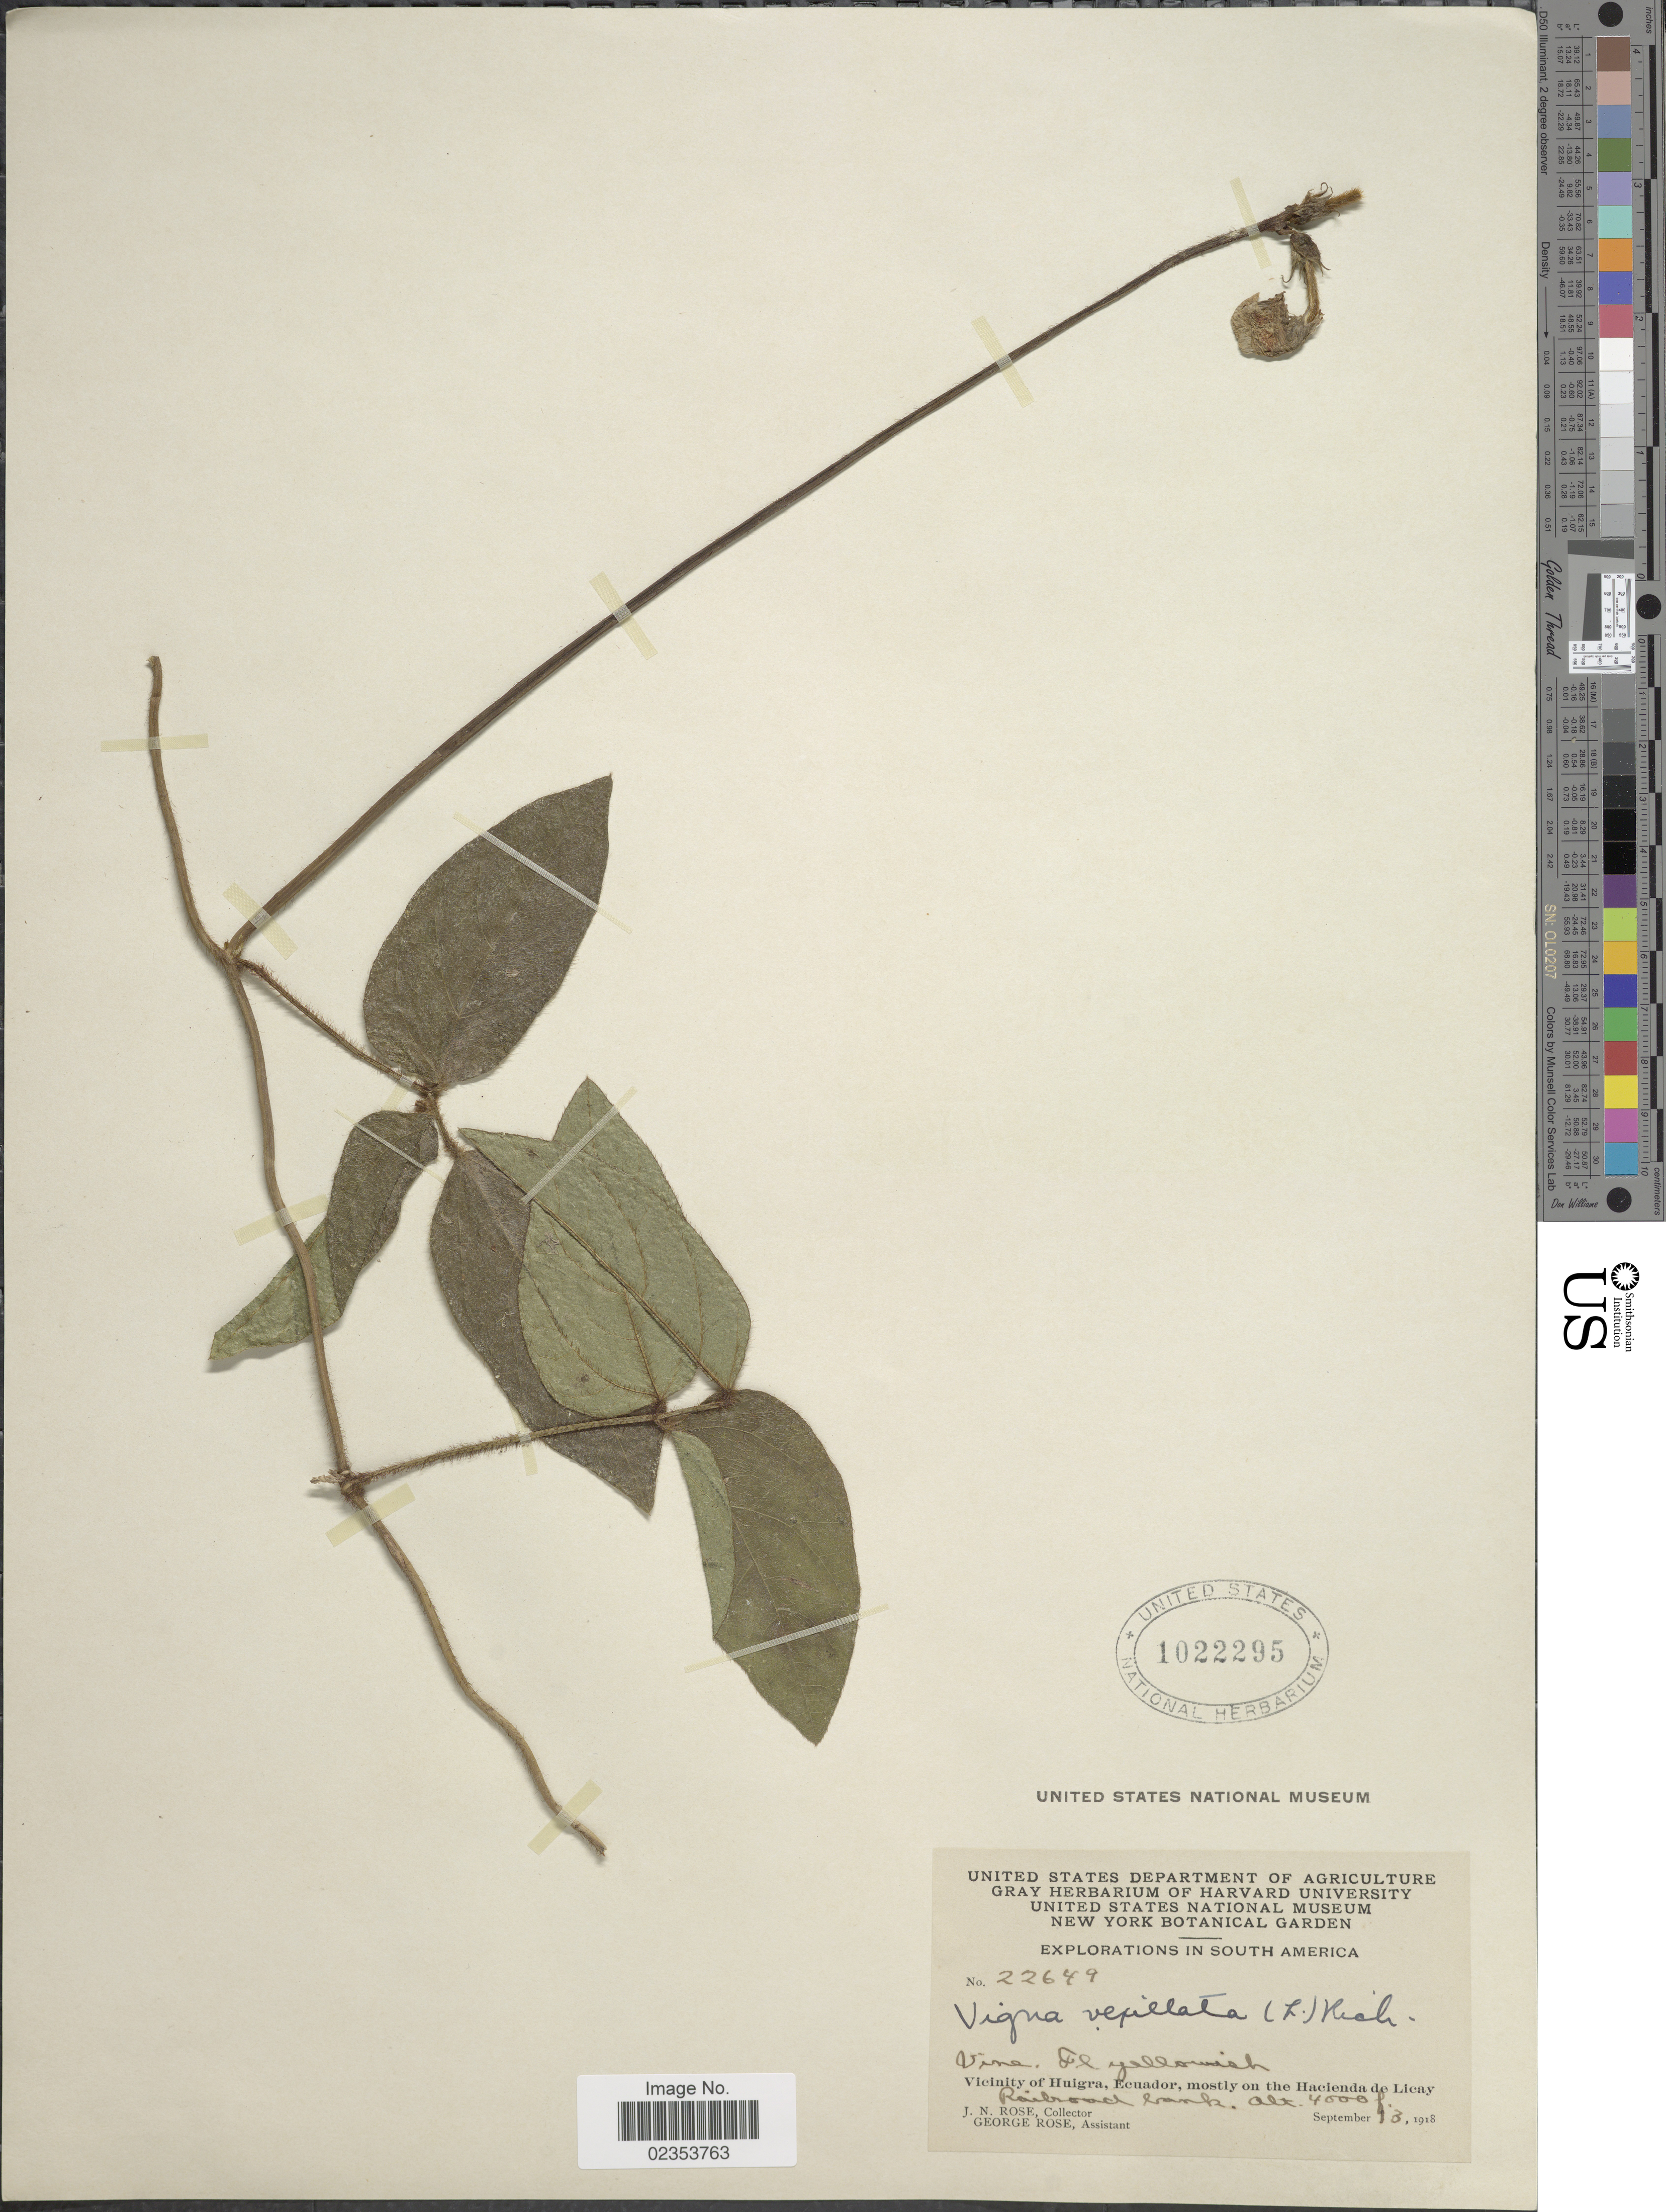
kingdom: Plantae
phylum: Tracheophyta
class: Magnoliopsida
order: Fabales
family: Fabaceae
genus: Vigna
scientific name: Vigna vexillata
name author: (L.) A. Rich.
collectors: J. N. Rose & G. Rose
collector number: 22649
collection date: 1918-09-13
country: Ecuador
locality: Vicinity of Huigra, mostly on the Hacienda de Licay. Railroad bank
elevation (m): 1219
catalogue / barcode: US 1022295